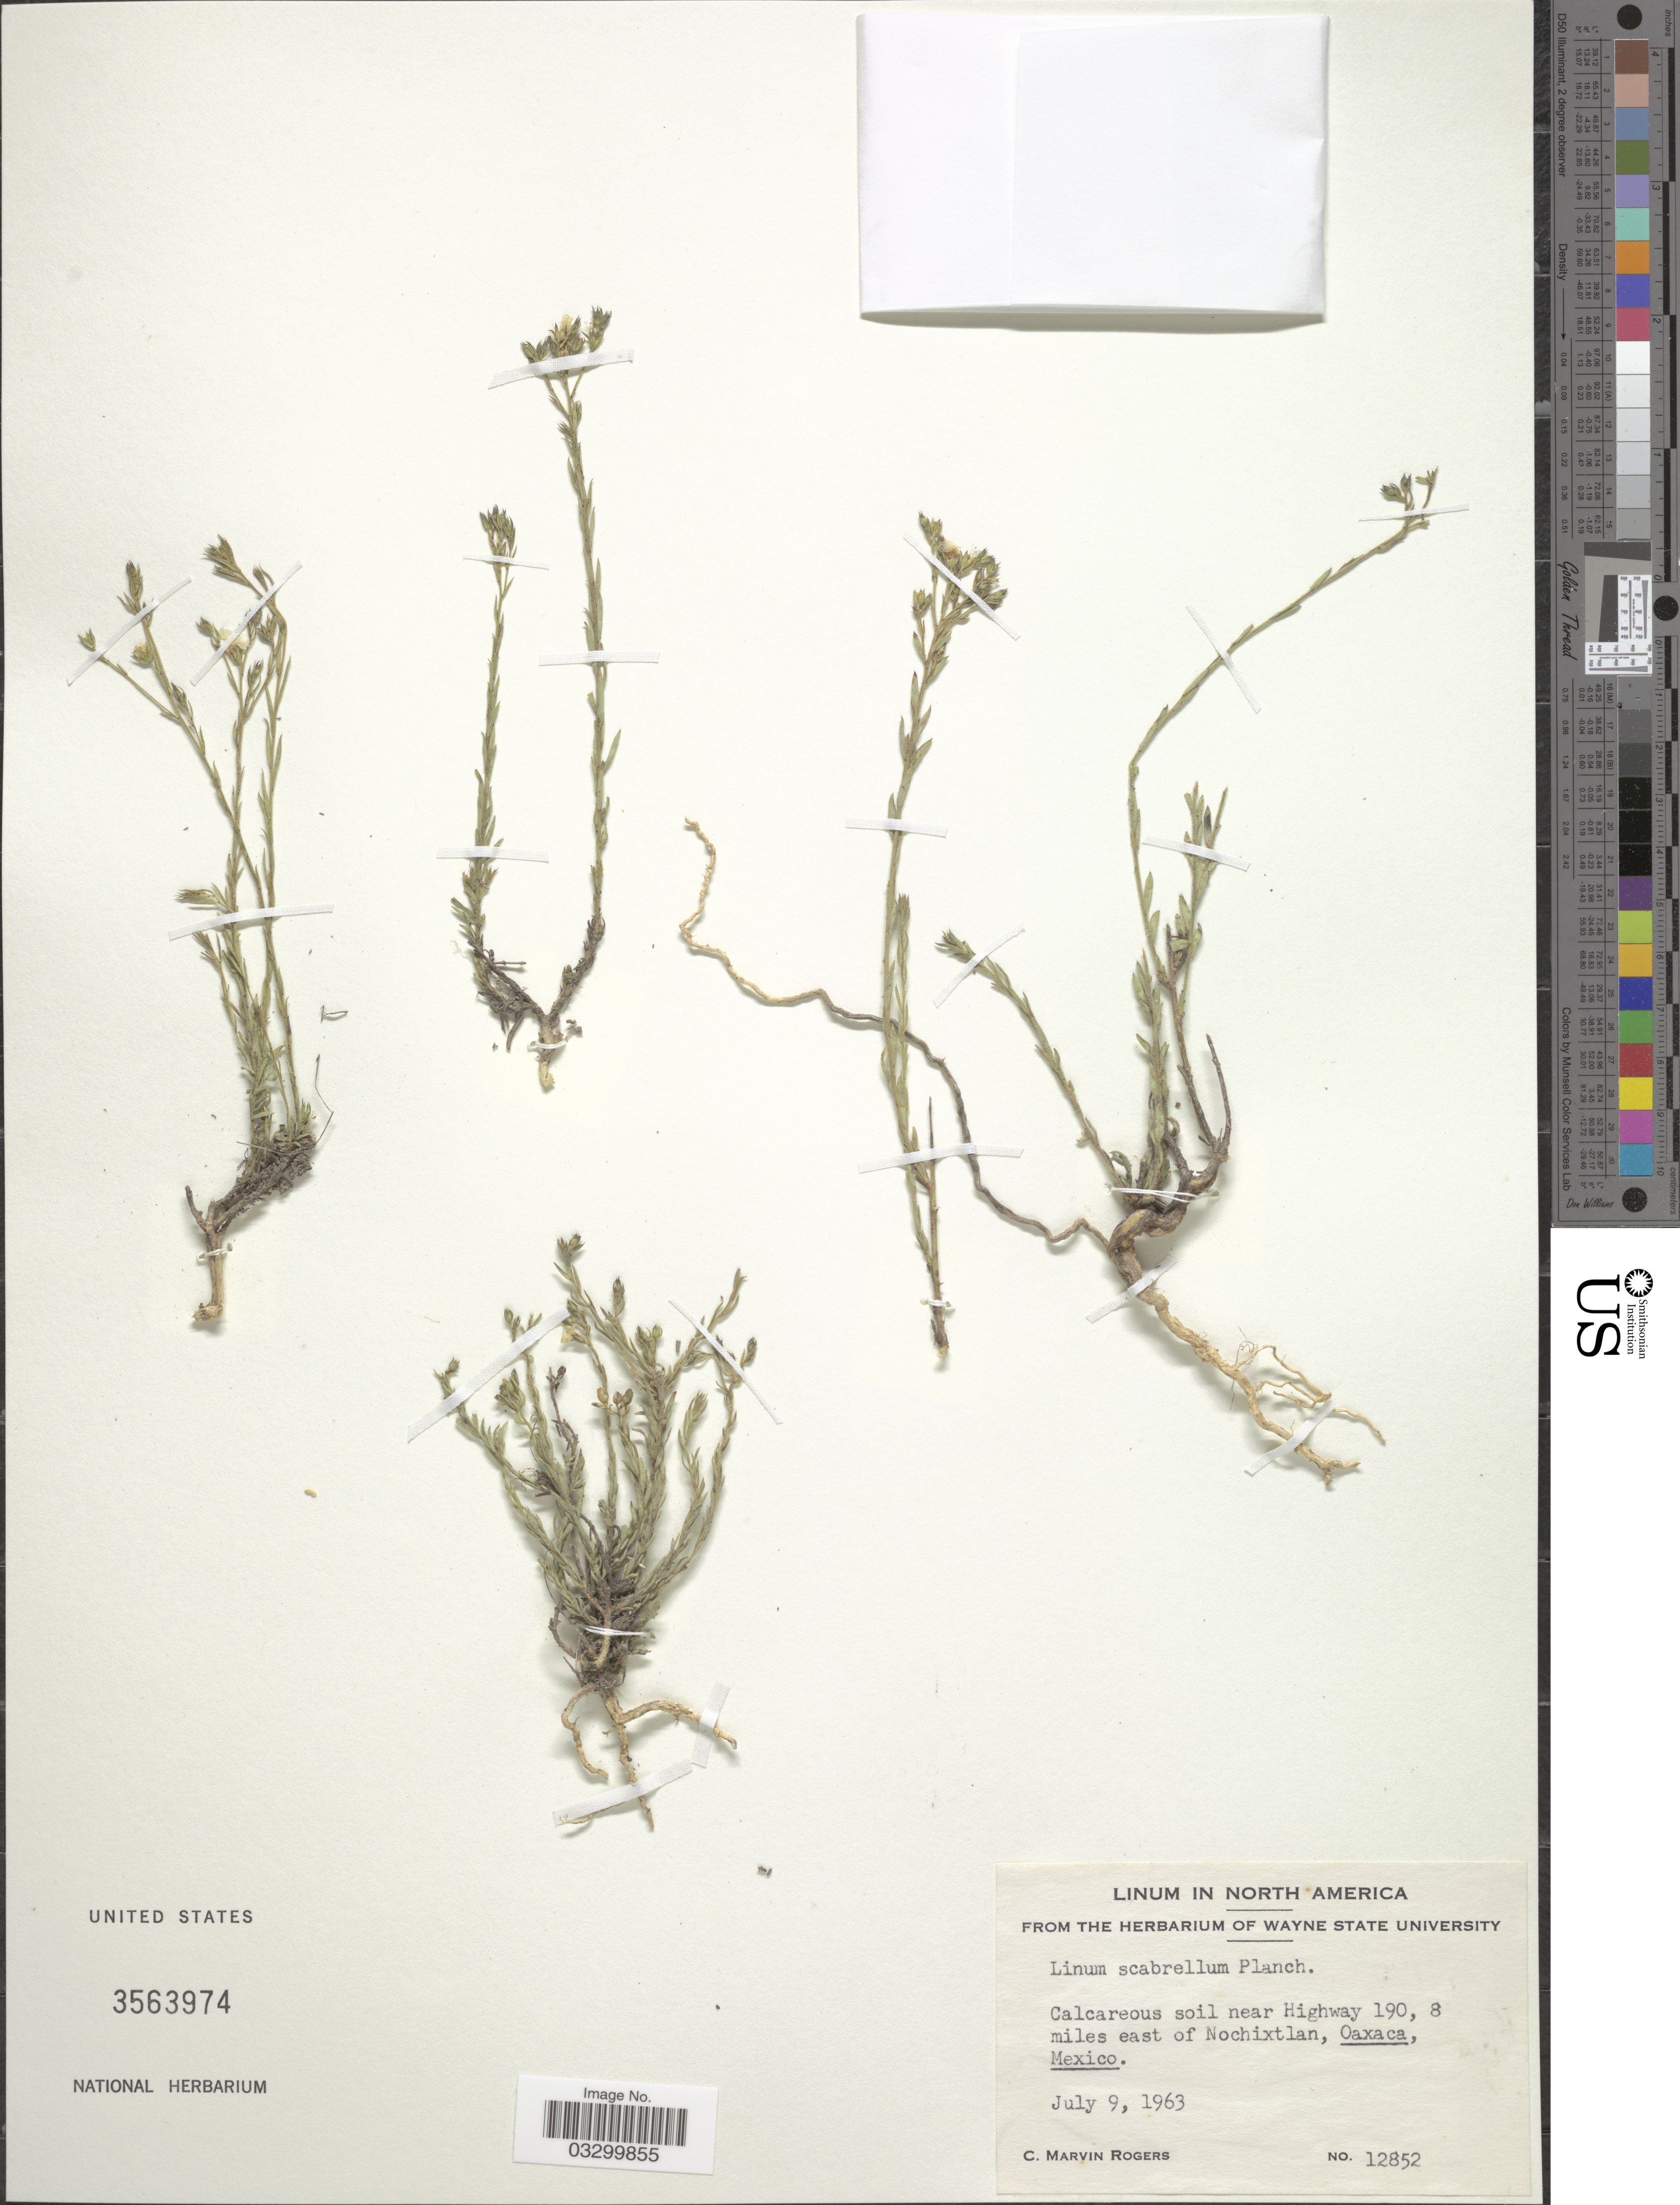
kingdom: Plantae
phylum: Tracheophyta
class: Magnoliopsida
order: Malpighiales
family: Linaceae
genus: Linum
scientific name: Linum scabrellum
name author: Planch.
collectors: C. M. Rogers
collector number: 12852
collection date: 1963-07-09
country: Mexico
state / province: Oaxaca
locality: Near Highway 190, 8 miles east of Nochixtlan.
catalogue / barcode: US 3563974